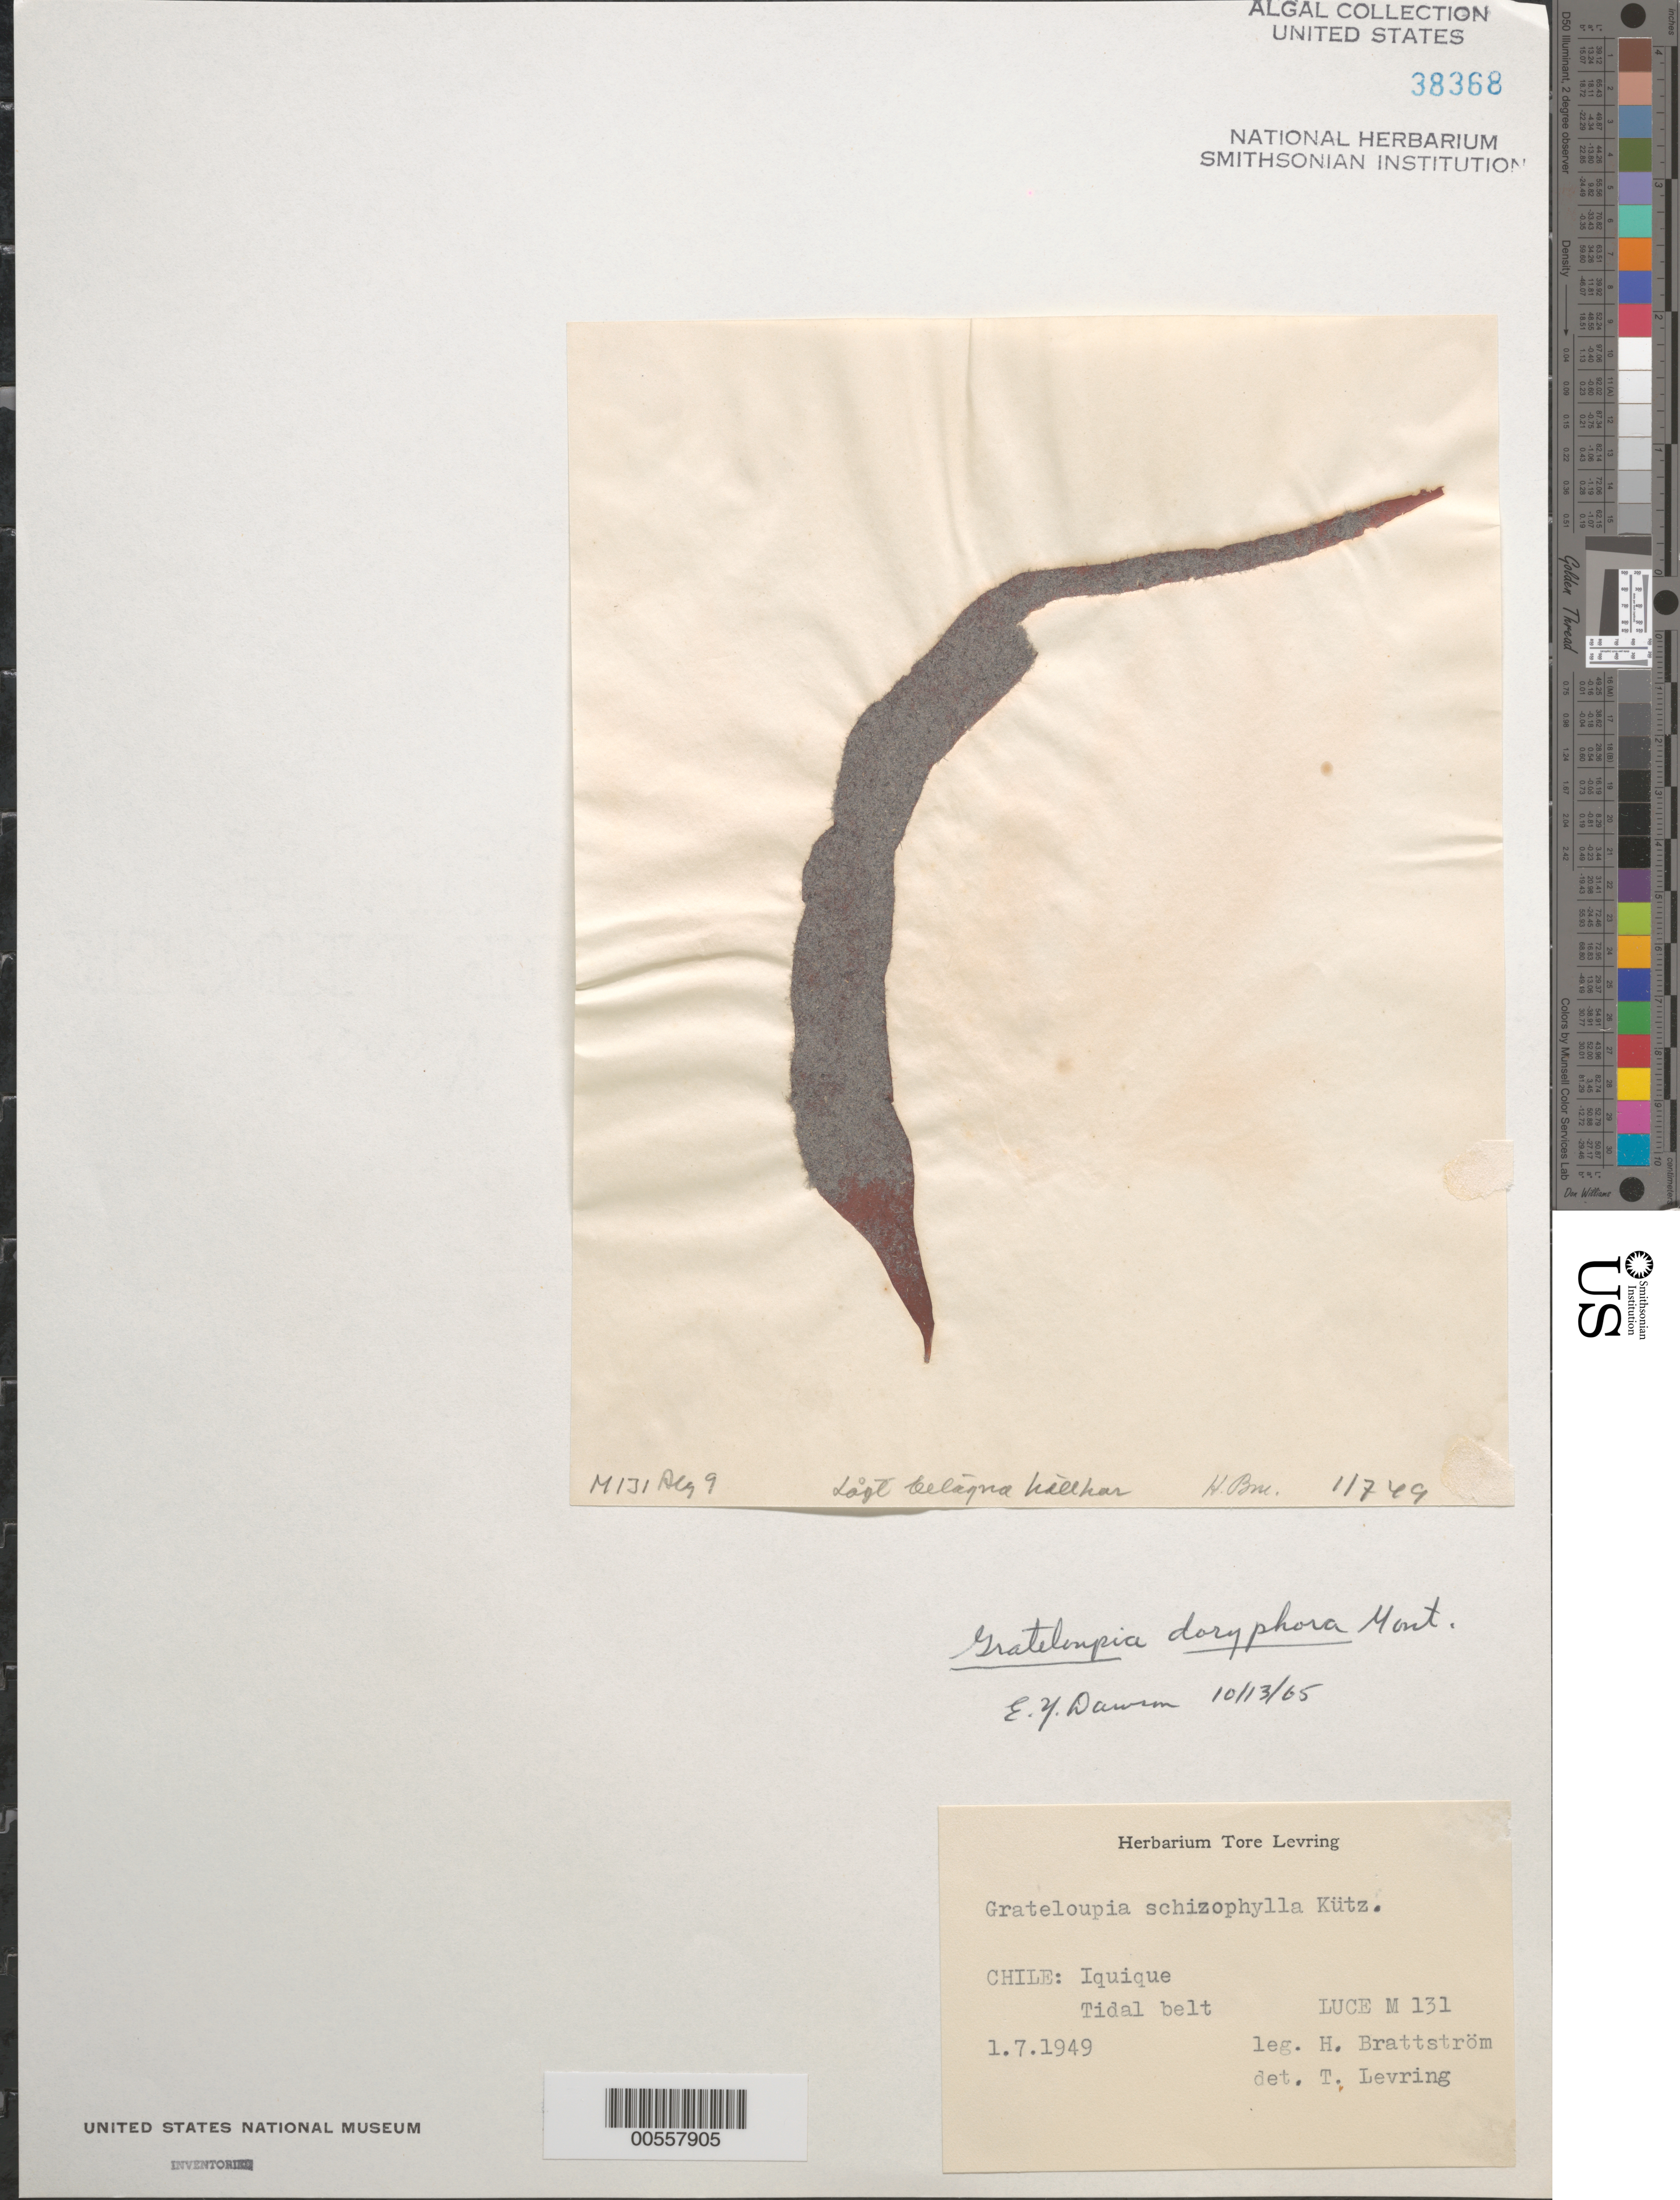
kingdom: Plantae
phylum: Rhodophyta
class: Florideophyceae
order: Halymeniales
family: Halymeniaceae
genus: Grateloupia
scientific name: Grateloupia doryphora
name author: (Mont.) Howe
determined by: Dawson, E. Y.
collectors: H. Brattstrom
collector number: Luce M 131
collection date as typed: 01 Jul 1949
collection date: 1949-07-01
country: Chile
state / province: Tarapacá (I)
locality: Iquique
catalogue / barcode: US 38368